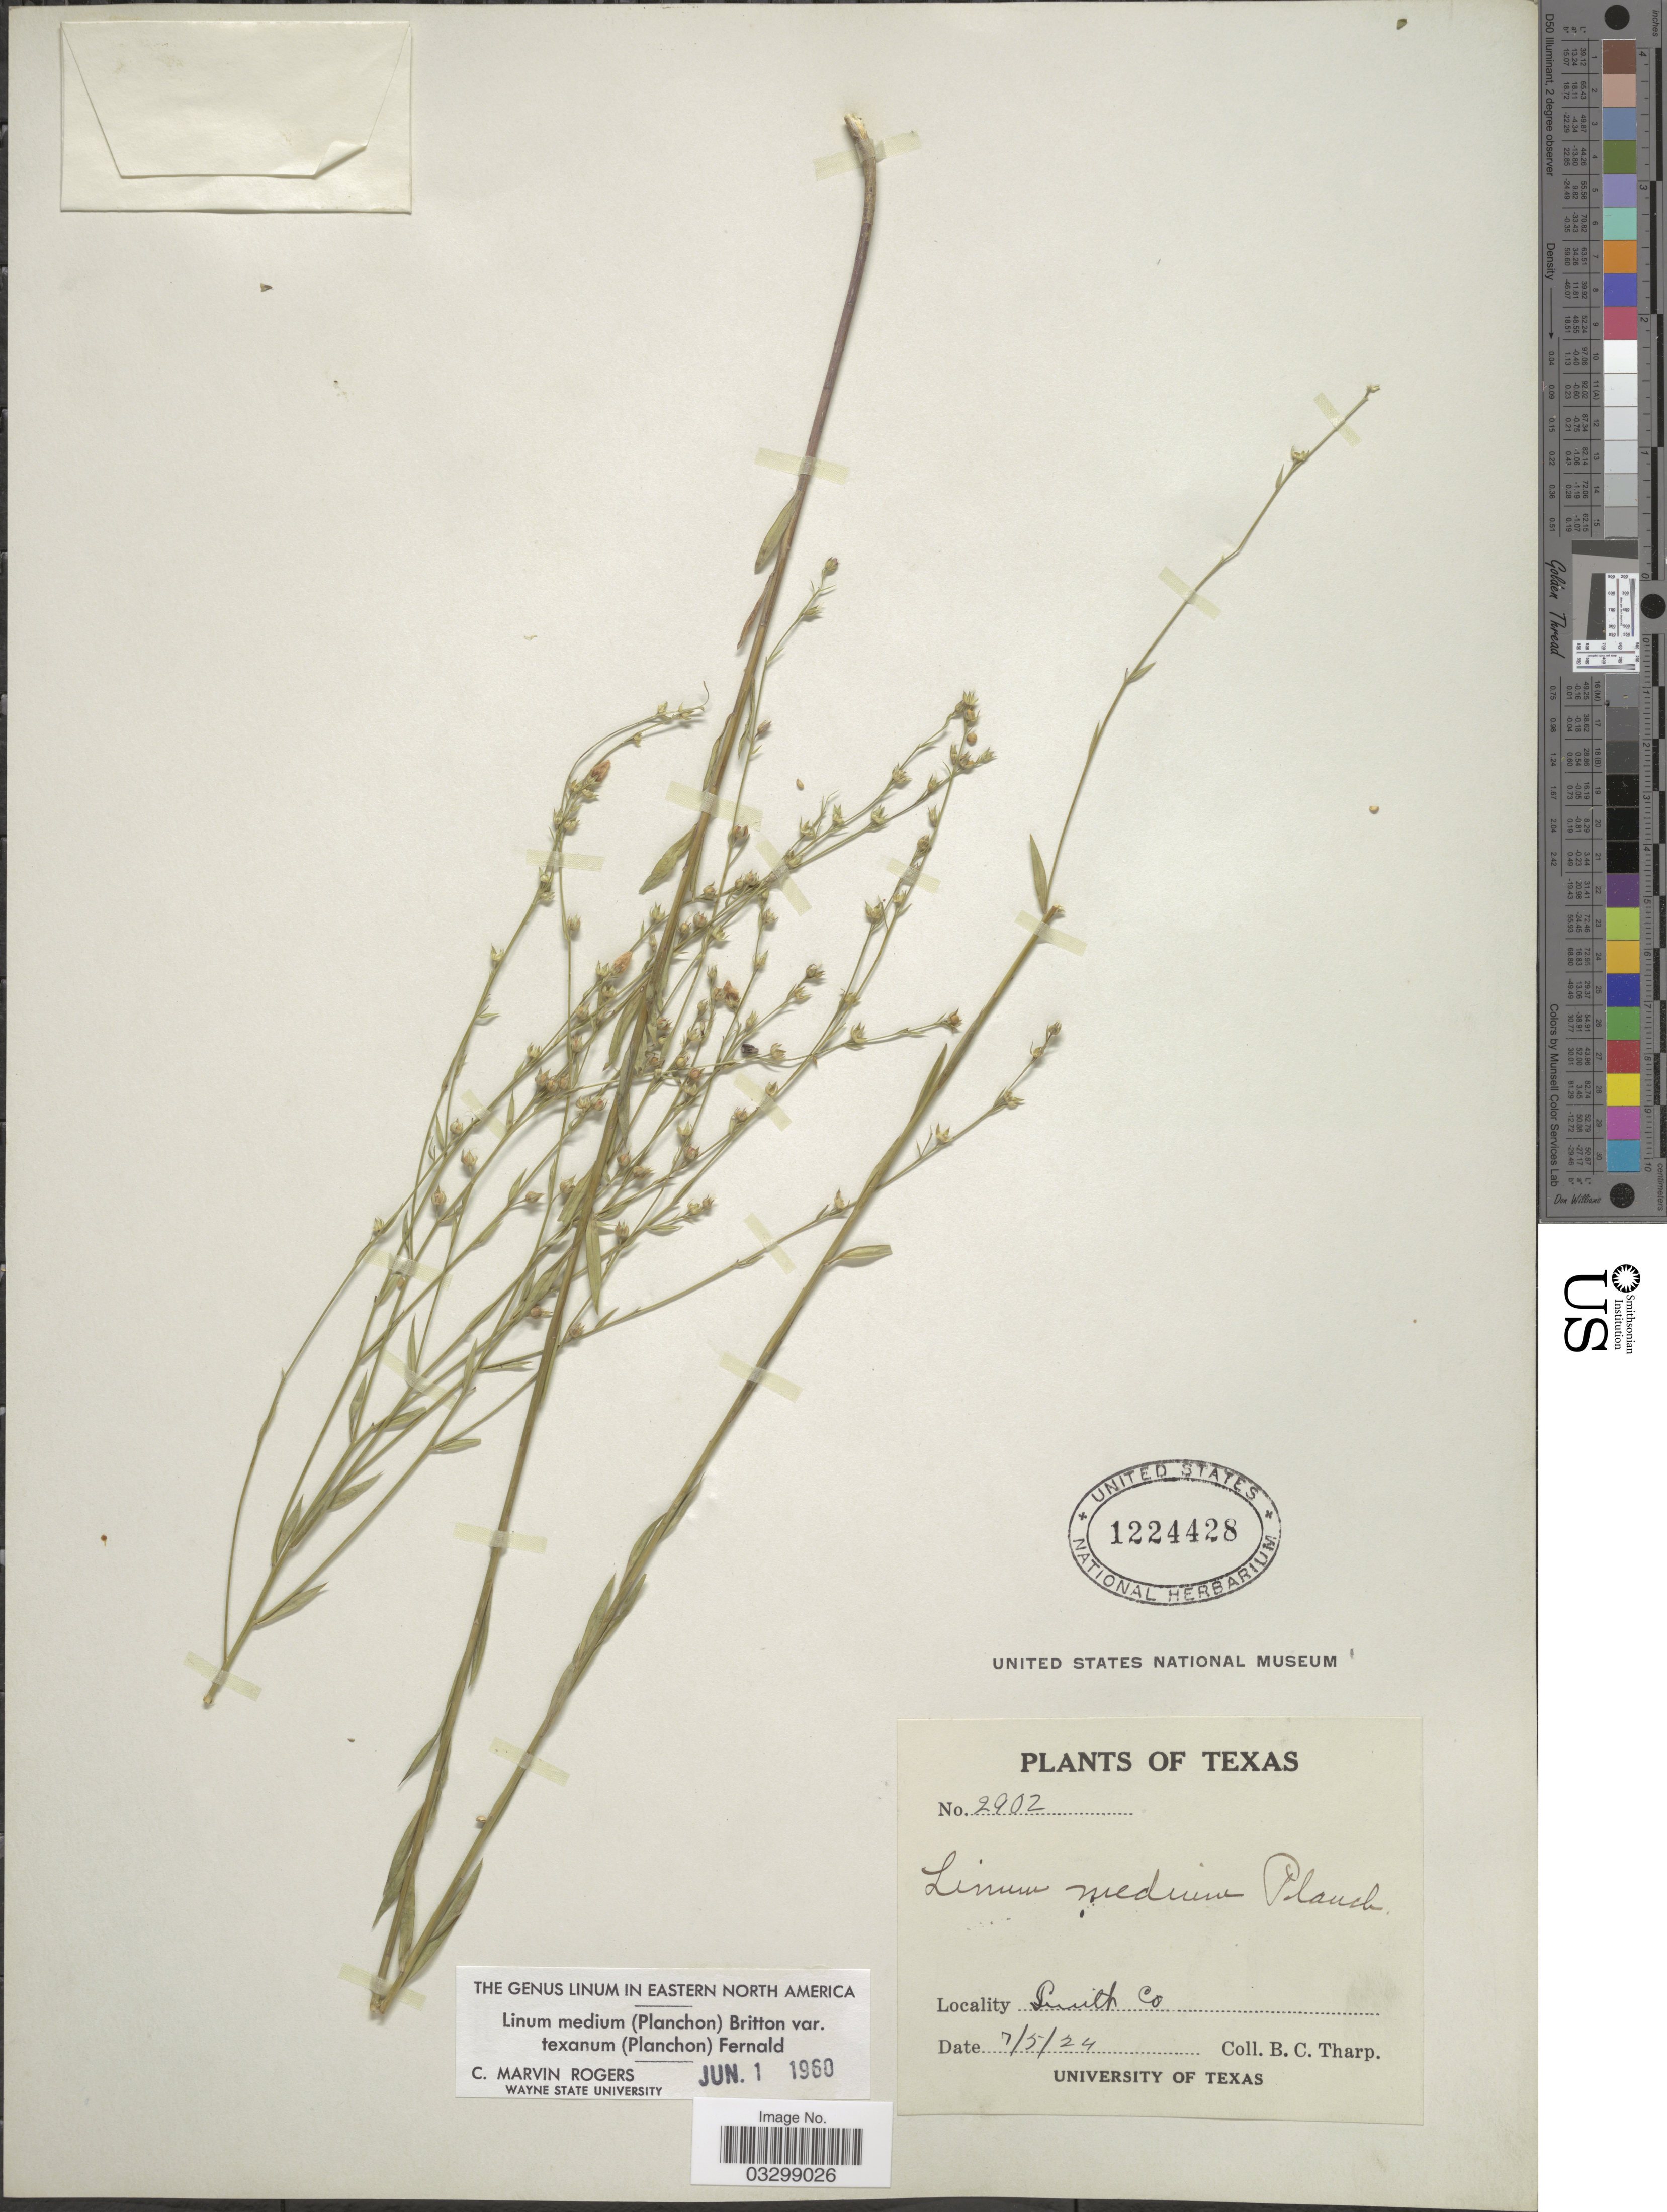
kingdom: Plantae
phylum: Tracheophyta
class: Magnoliopsida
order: Malpighiales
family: Linaceae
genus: Linum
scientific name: Linum medium var. texanum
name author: (Planch.) Fernald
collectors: B. C. Tharp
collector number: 2902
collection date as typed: Transcribed d/m/y: 5/7/24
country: United States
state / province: Texas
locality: Smith Co.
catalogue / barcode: US 1224428